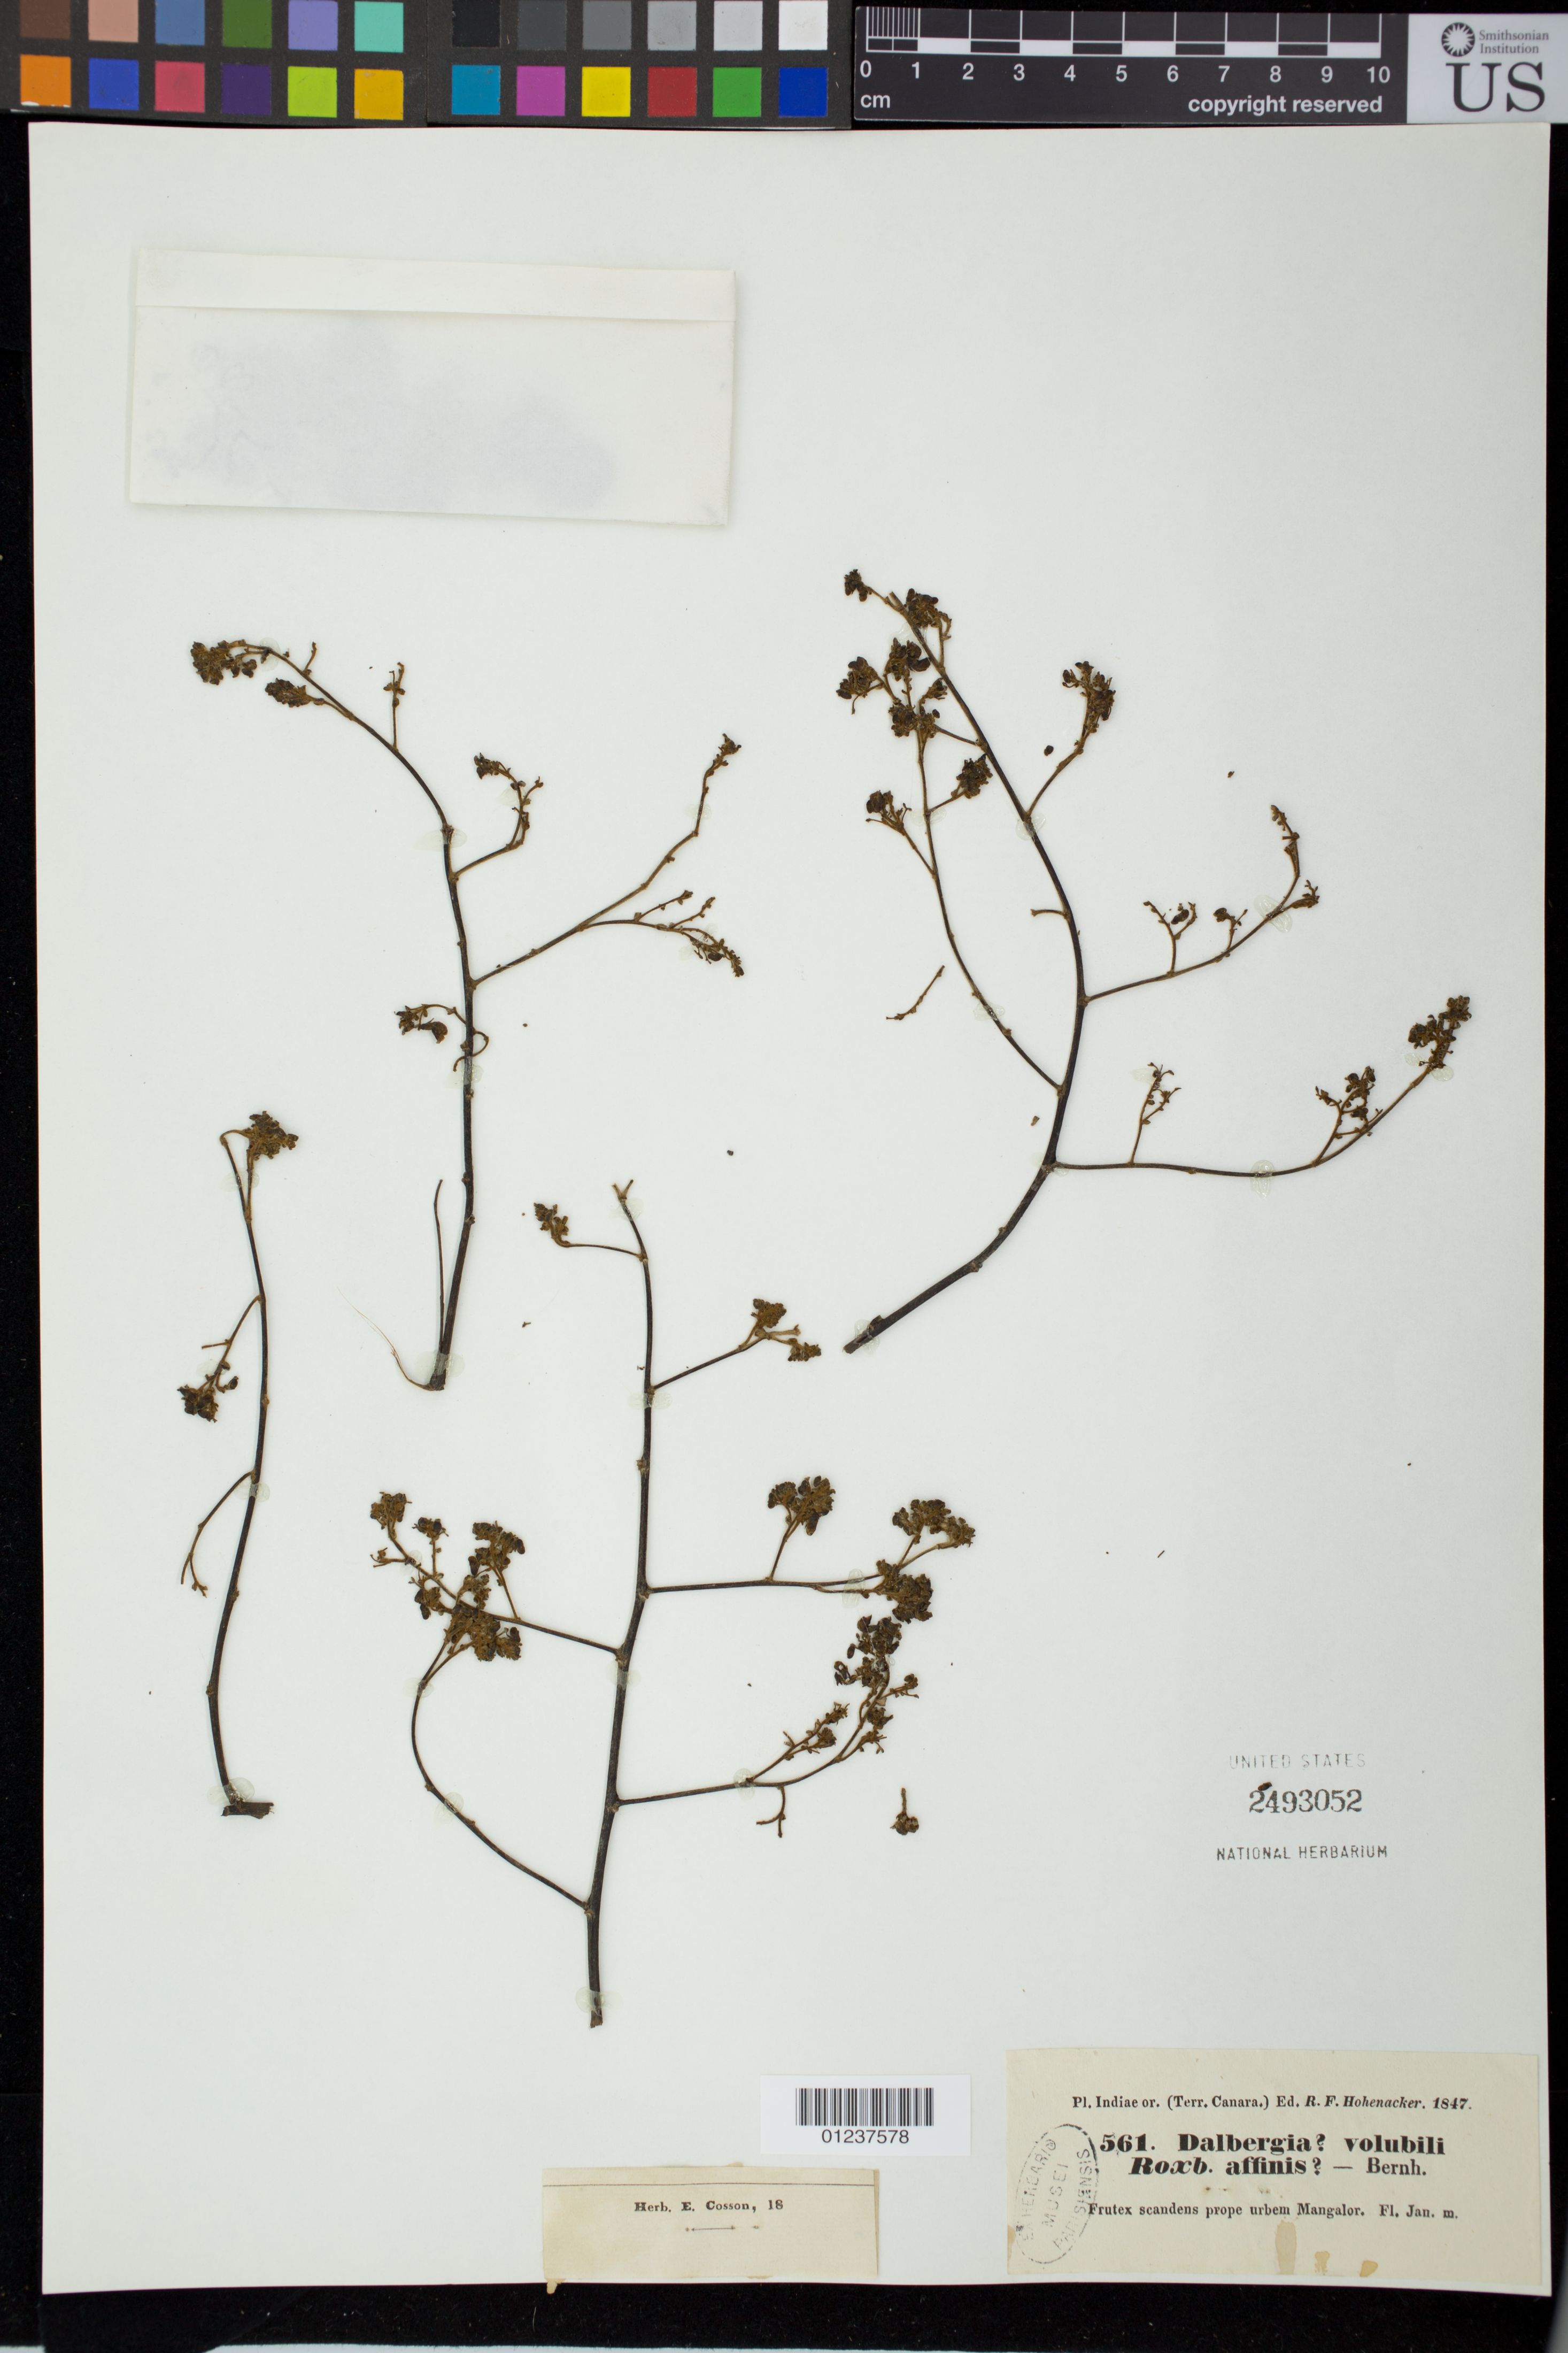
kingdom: Plantae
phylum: Tracheophyta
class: Magnoliopsida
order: Fabales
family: Fabaceae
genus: Dalbergia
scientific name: Dalbergia volubilis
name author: Roxb.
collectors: R. F. Hohenacker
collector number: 561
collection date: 1847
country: India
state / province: Karnataka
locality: Pl. Indiae or Terr. Canara. Near Mangalore.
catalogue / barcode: US 2493052